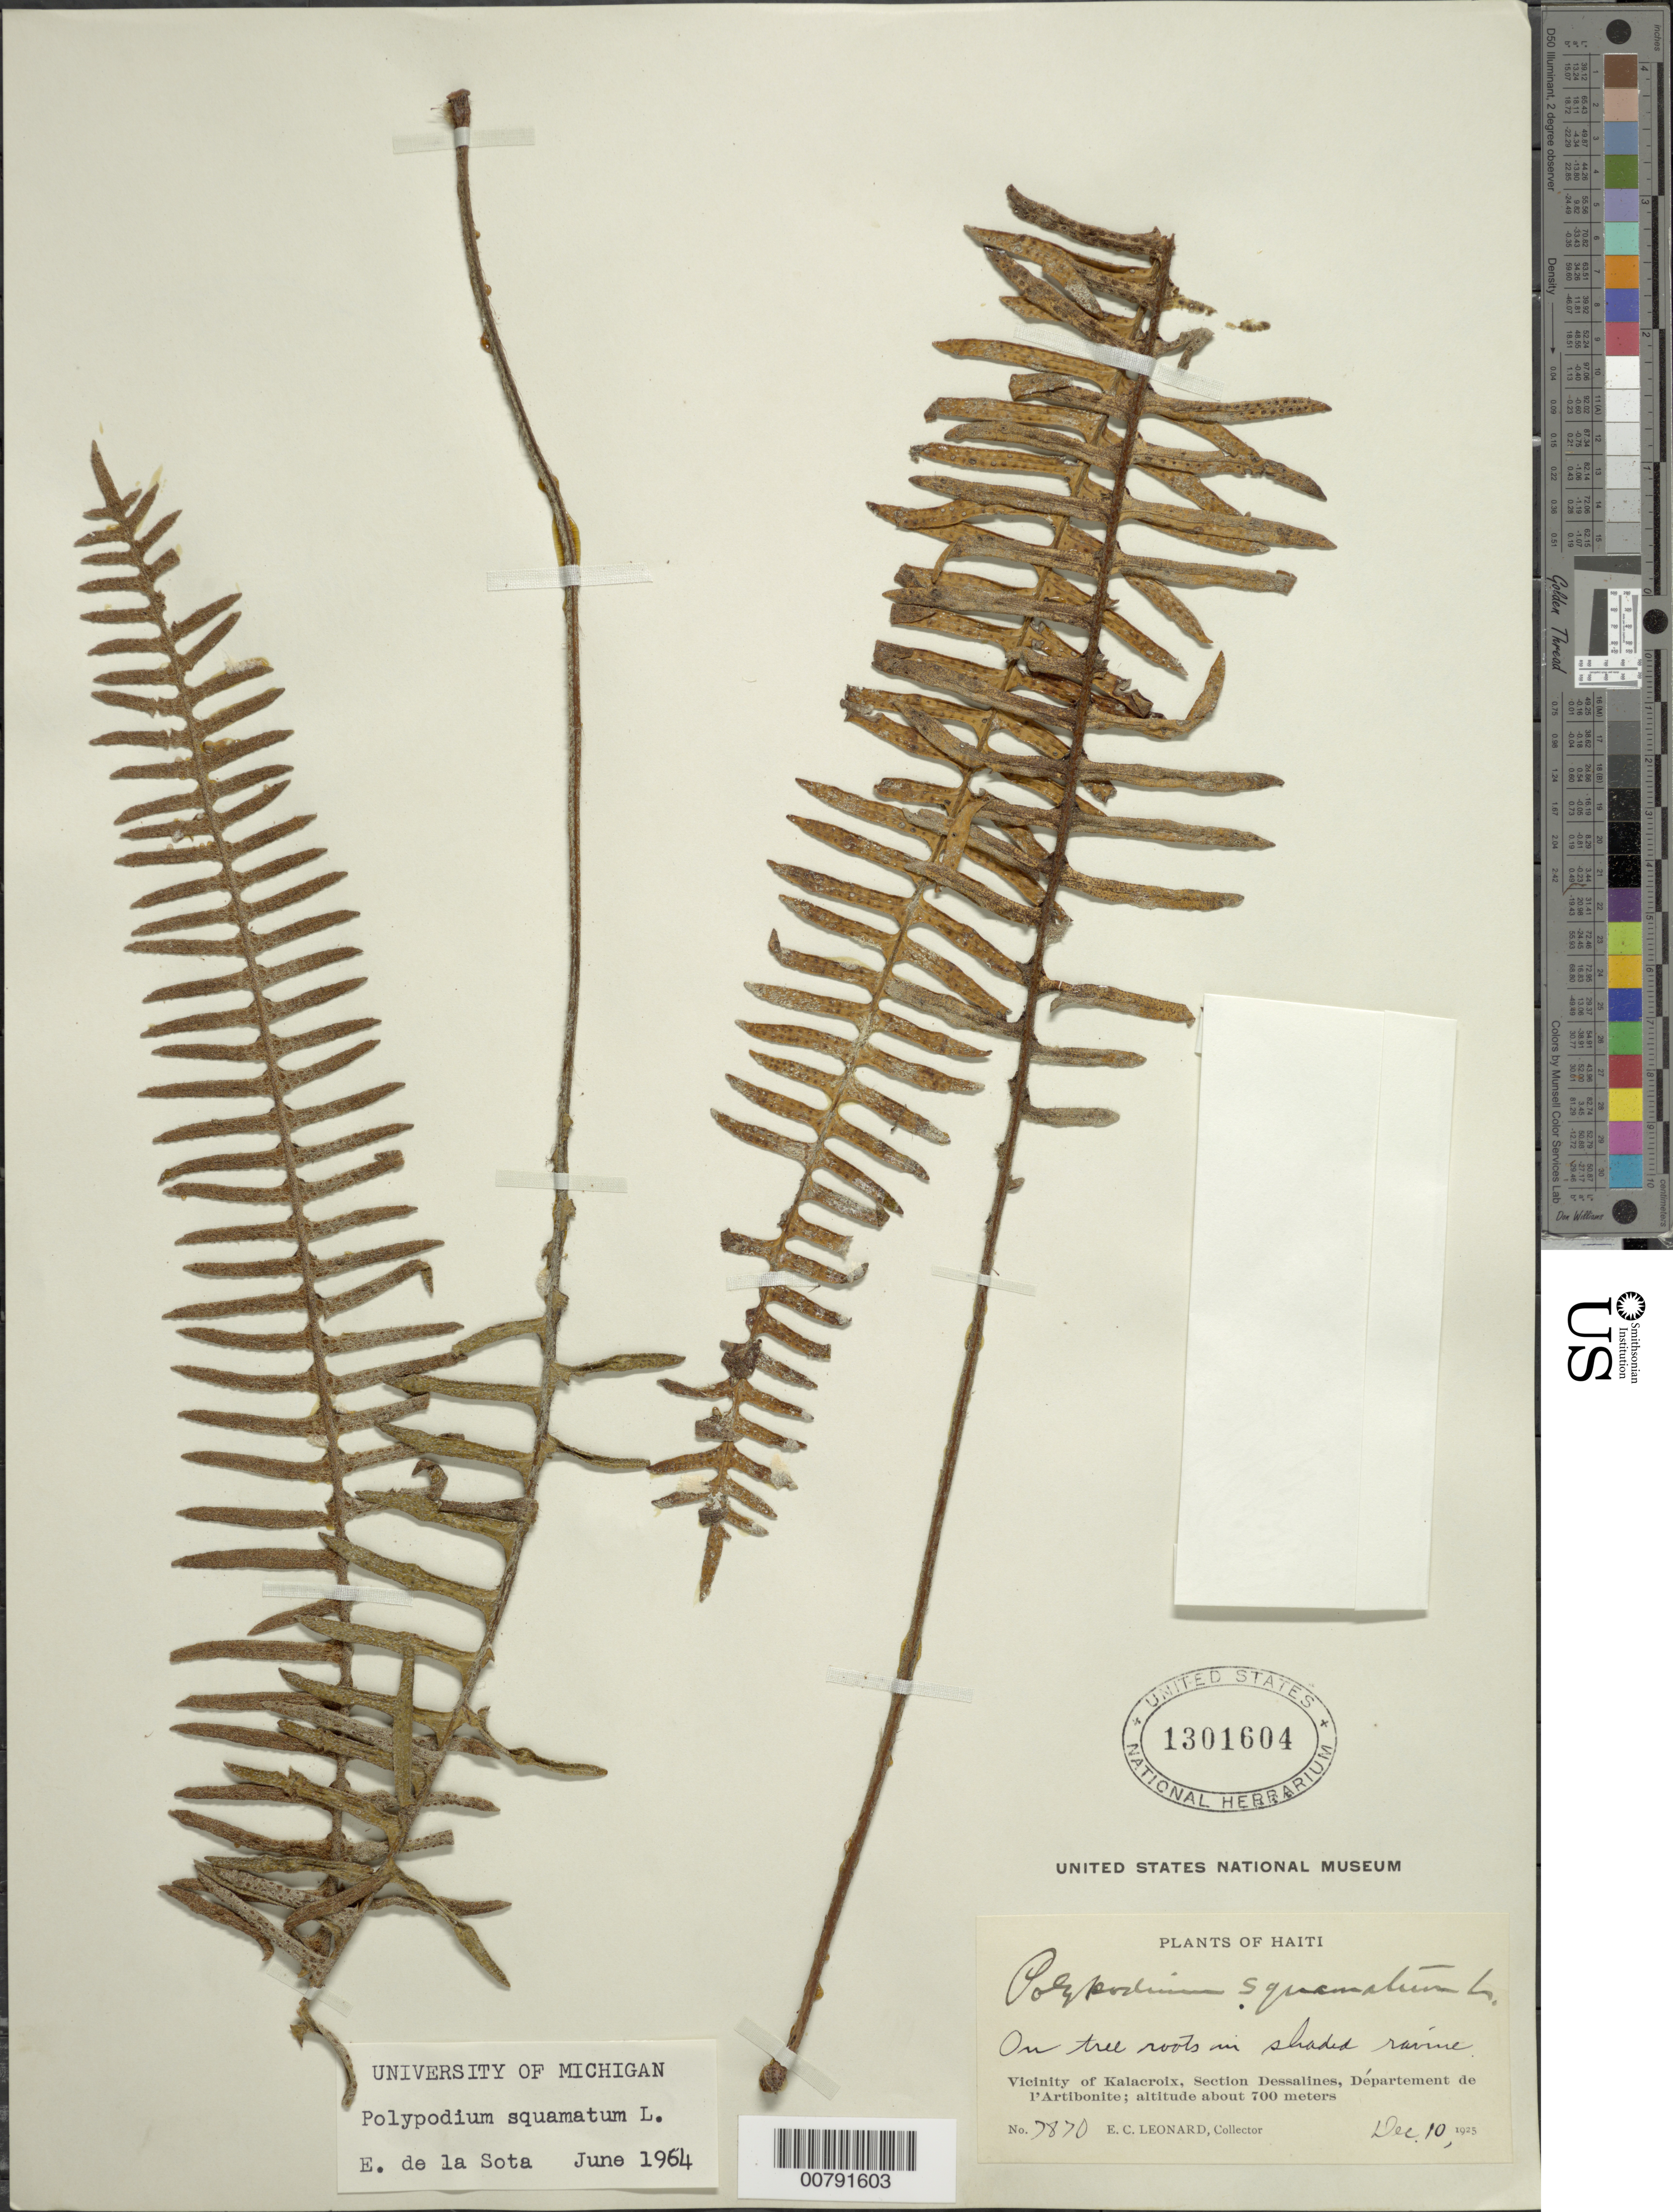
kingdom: Plantae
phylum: Tracheophyta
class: Polypodiopsida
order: Polypodiales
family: Polypodiaceae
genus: Pleopeltis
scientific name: Pleopeltis squamata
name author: (L.) J. Sm.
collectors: E. C. Leonard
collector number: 7870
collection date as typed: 10 Dec 1925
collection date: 1925-12-10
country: Haiti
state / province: Artibonite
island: Hispaniola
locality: Kalacroix, Section Dessalines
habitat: On tree roots in shaded ravine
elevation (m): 700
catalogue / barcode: US 1301604